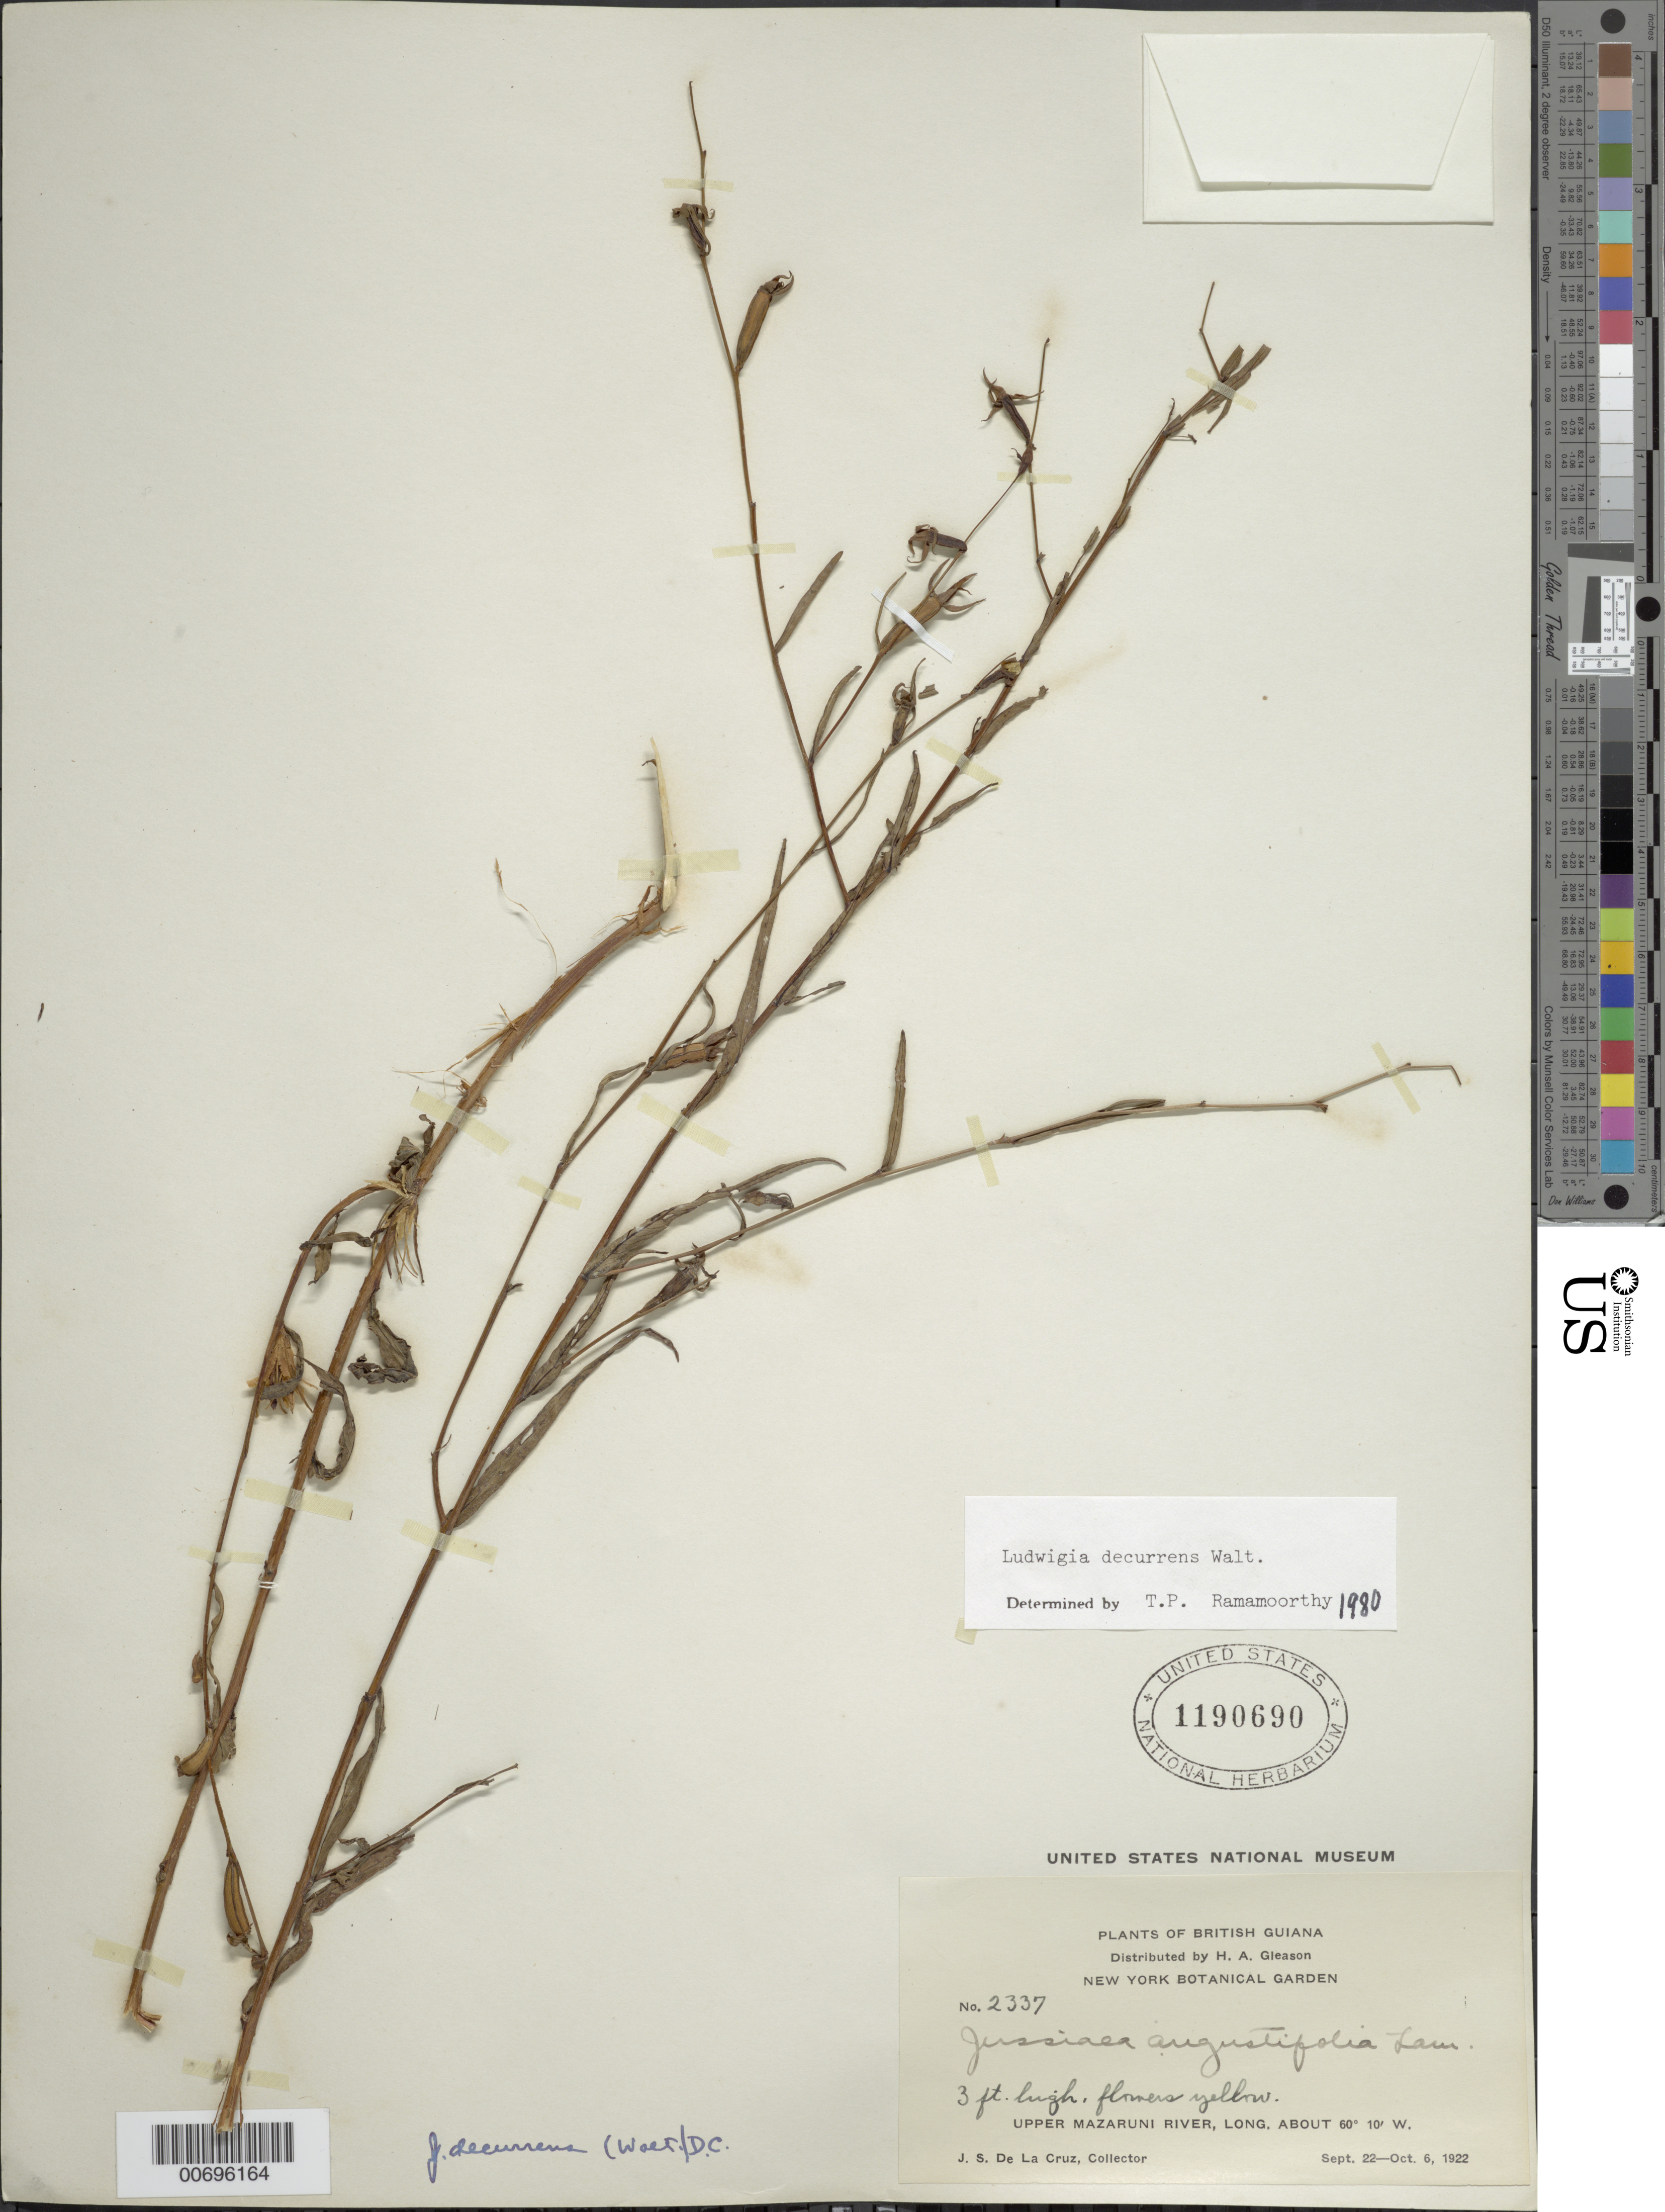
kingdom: Plantae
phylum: Tracheophyta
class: Magnoliopsida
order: Myrtales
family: Onagraceae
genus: Ludwigia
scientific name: Ludwigia decurrens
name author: Walter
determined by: Ramamoorthy, T. P.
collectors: J. S. de la Cruz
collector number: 2337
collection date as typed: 22-Sep-22 to 6-Oct-22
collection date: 1922-09-22/1922-10-06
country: Guyana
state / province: Cuyuni-Mazaruni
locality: Upper Mazaruni R.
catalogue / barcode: US 1190690